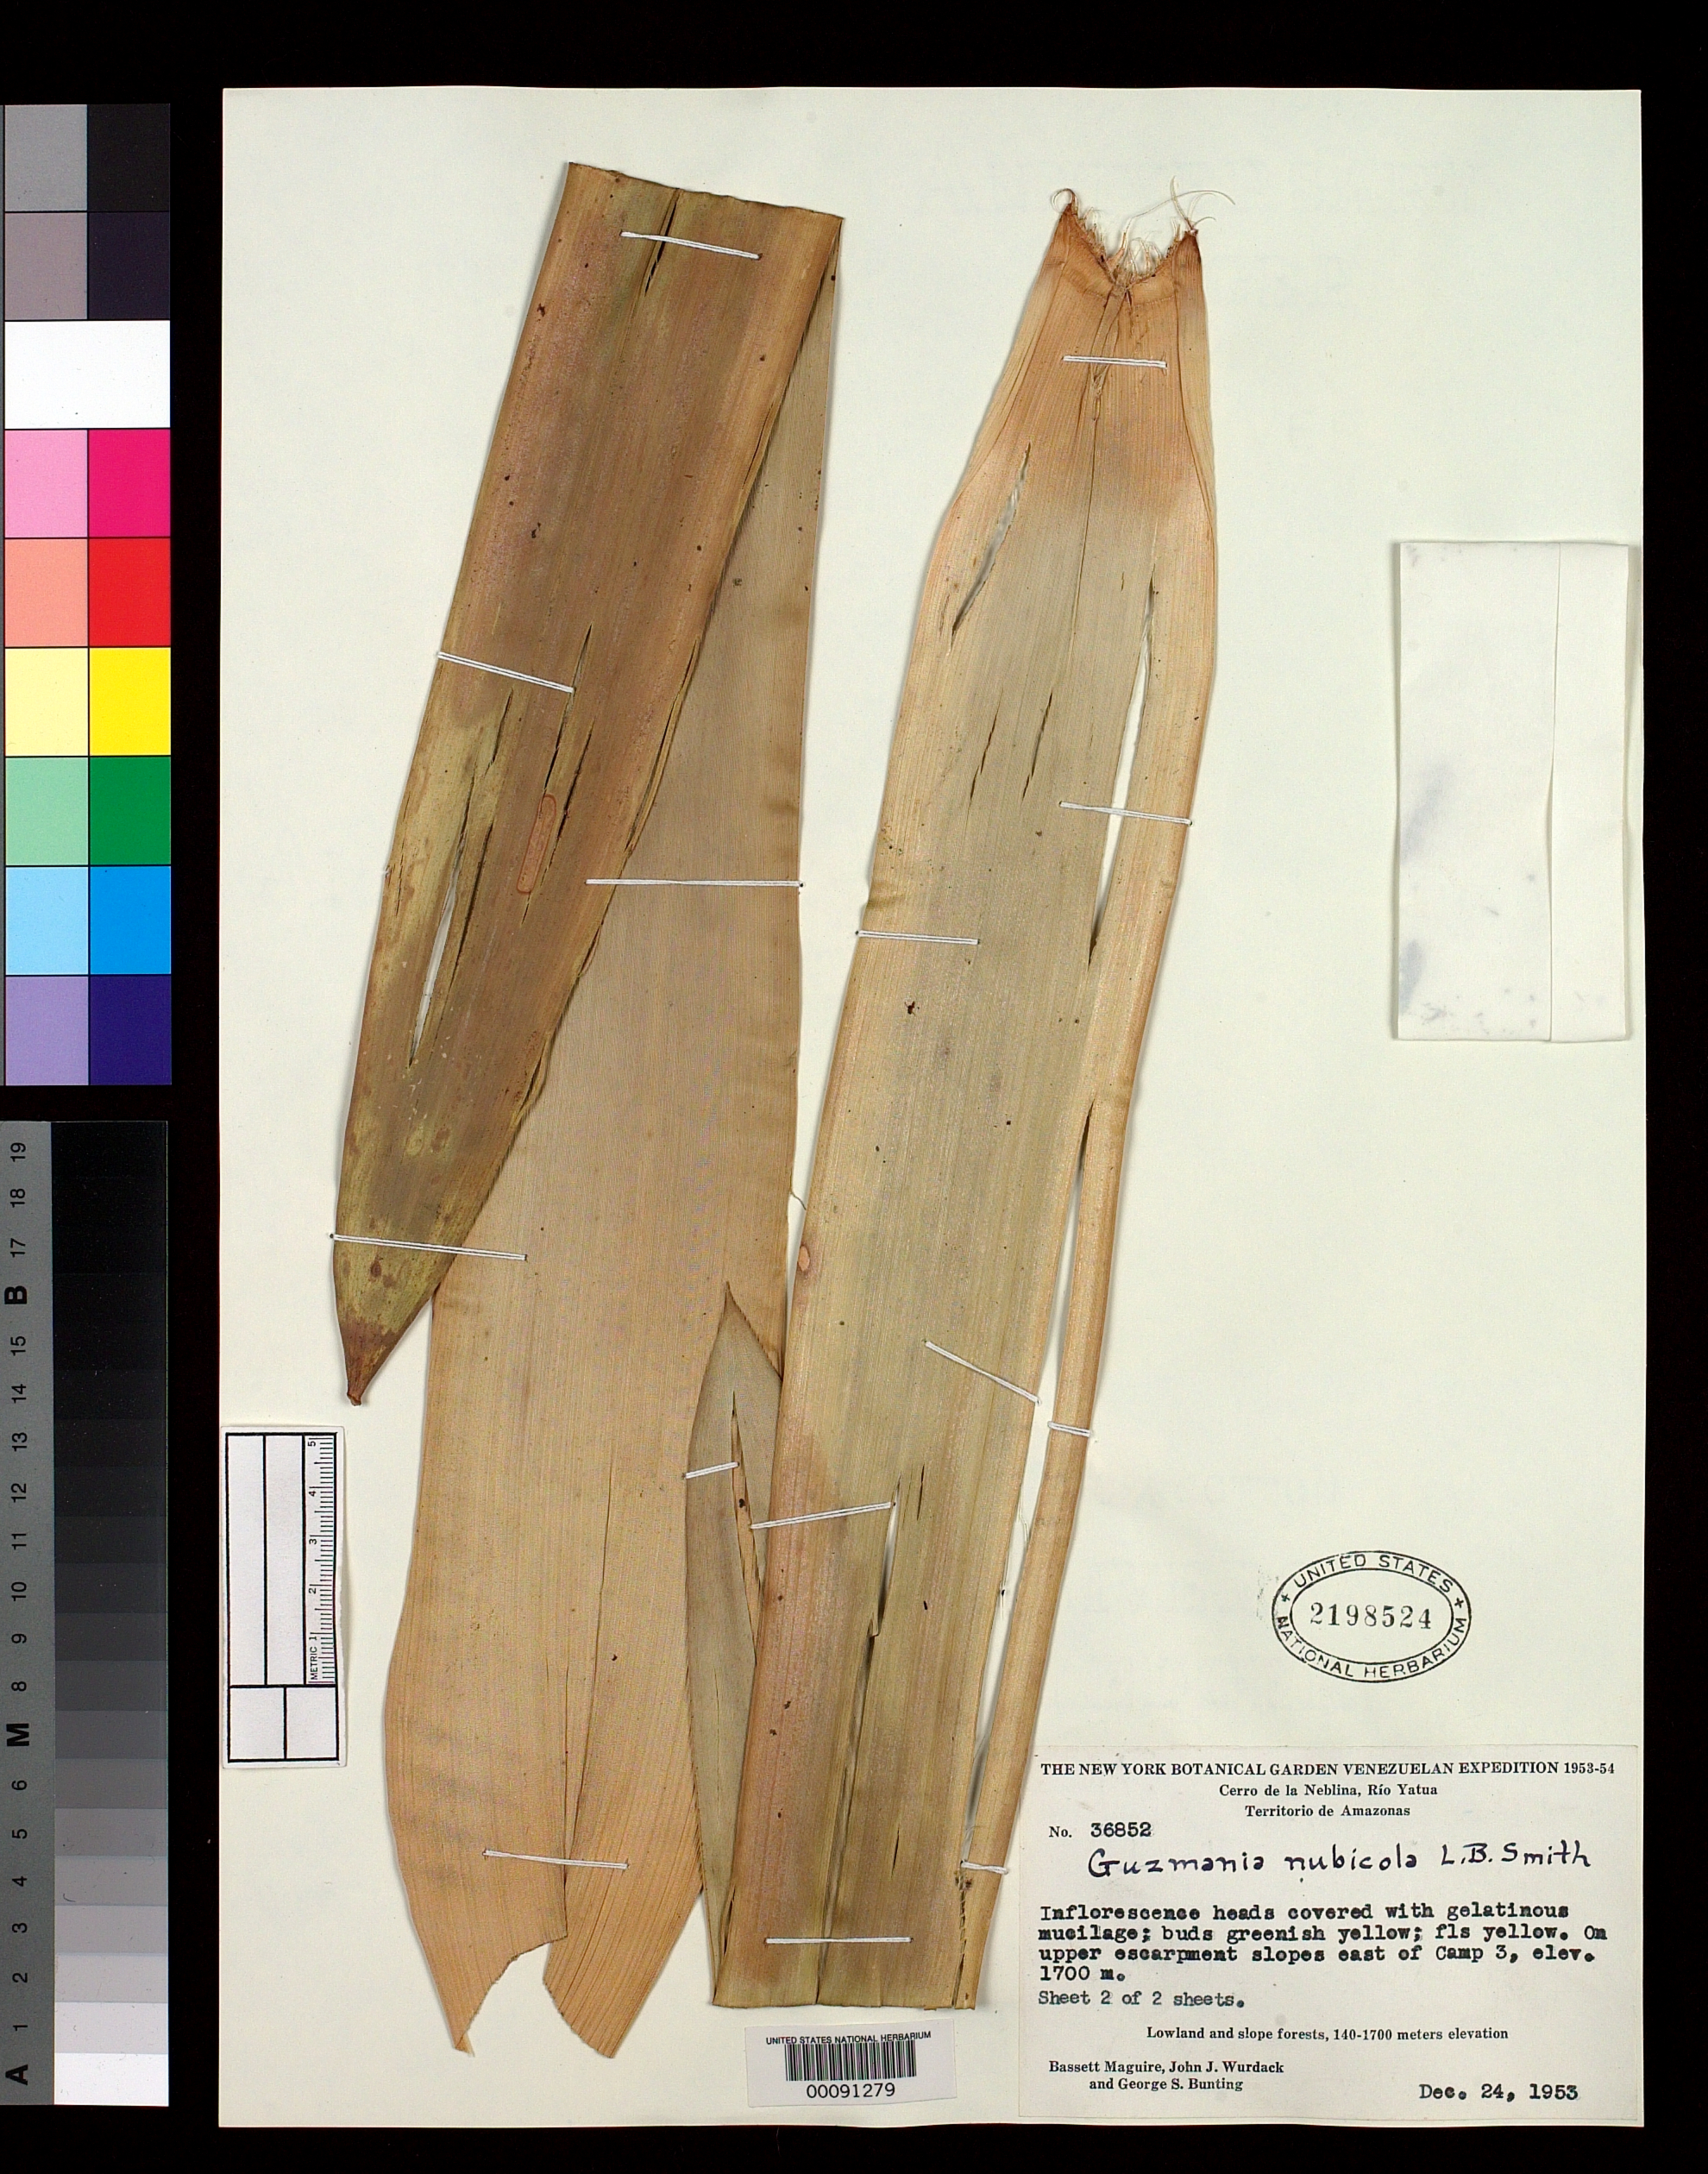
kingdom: Plantae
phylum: Tracheophyta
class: Liliopsida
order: Poales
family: Bromeliaceae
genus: Guzmania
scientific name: Guzmania nubicola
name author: L.B. Sm.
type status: Holotype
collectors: B. Maguire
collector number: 36852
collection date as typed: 24 Dec 1953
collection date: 1953-12-24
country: Venezuela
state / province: Amazonas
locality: Cassia Co. , Cerro de La Neblina, Rio Yatua, E of camp 3.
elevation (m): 1700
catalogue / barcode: US 2198524